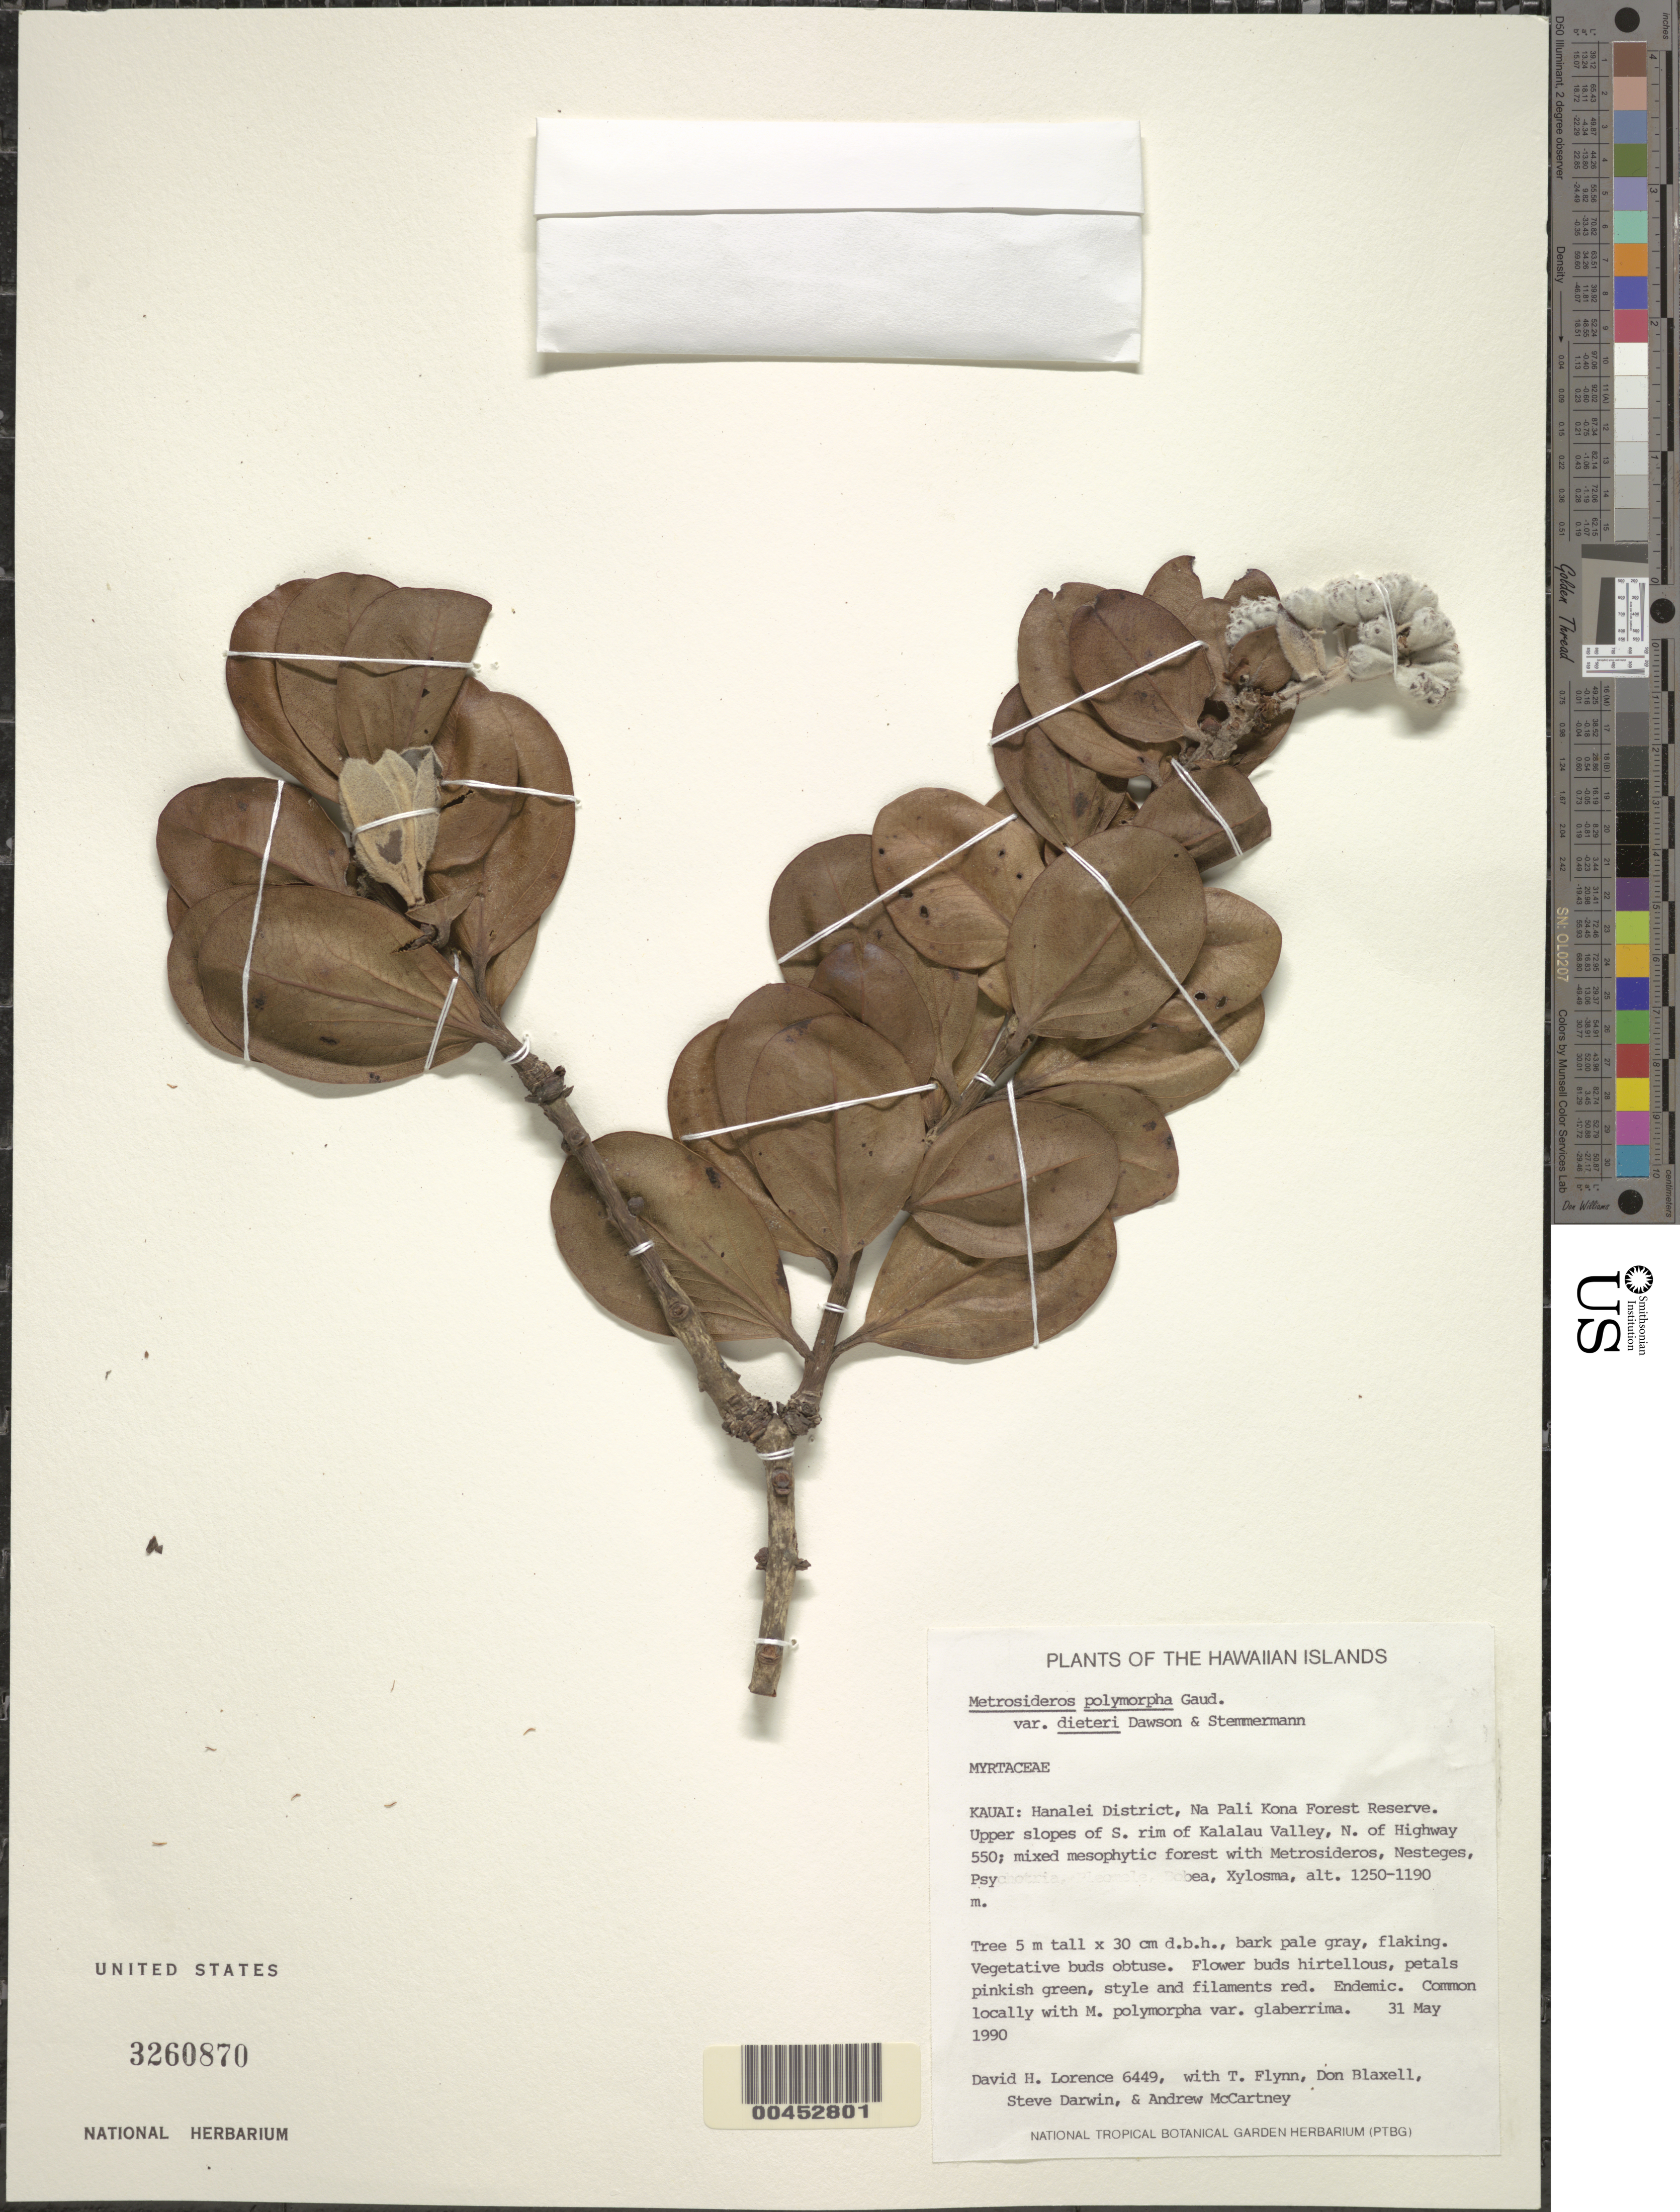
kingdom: Plantae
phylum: Tracheophyta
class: Magnoliopsida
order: Myrtales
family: Myrtaceae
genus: Metrosideros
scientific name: Metrosideros polymorpha var. dieteri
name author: J.W. Dawson & Stemmerm.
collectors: D. Lorence, T. W. Flynn, D. Blaxell, S. Darwin & A. McCartney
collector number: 6449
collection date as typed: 31 May 1990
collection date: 1990-05-31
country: United States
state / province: Hawaii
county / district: Kauai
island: Kaua'i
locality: Hanalei Dist, Na Pali Kona Forest Reserve. Upper slopes of S rim of Kalalau Valley, N of Hwy 550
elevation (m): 1190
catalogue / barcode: US 3260870